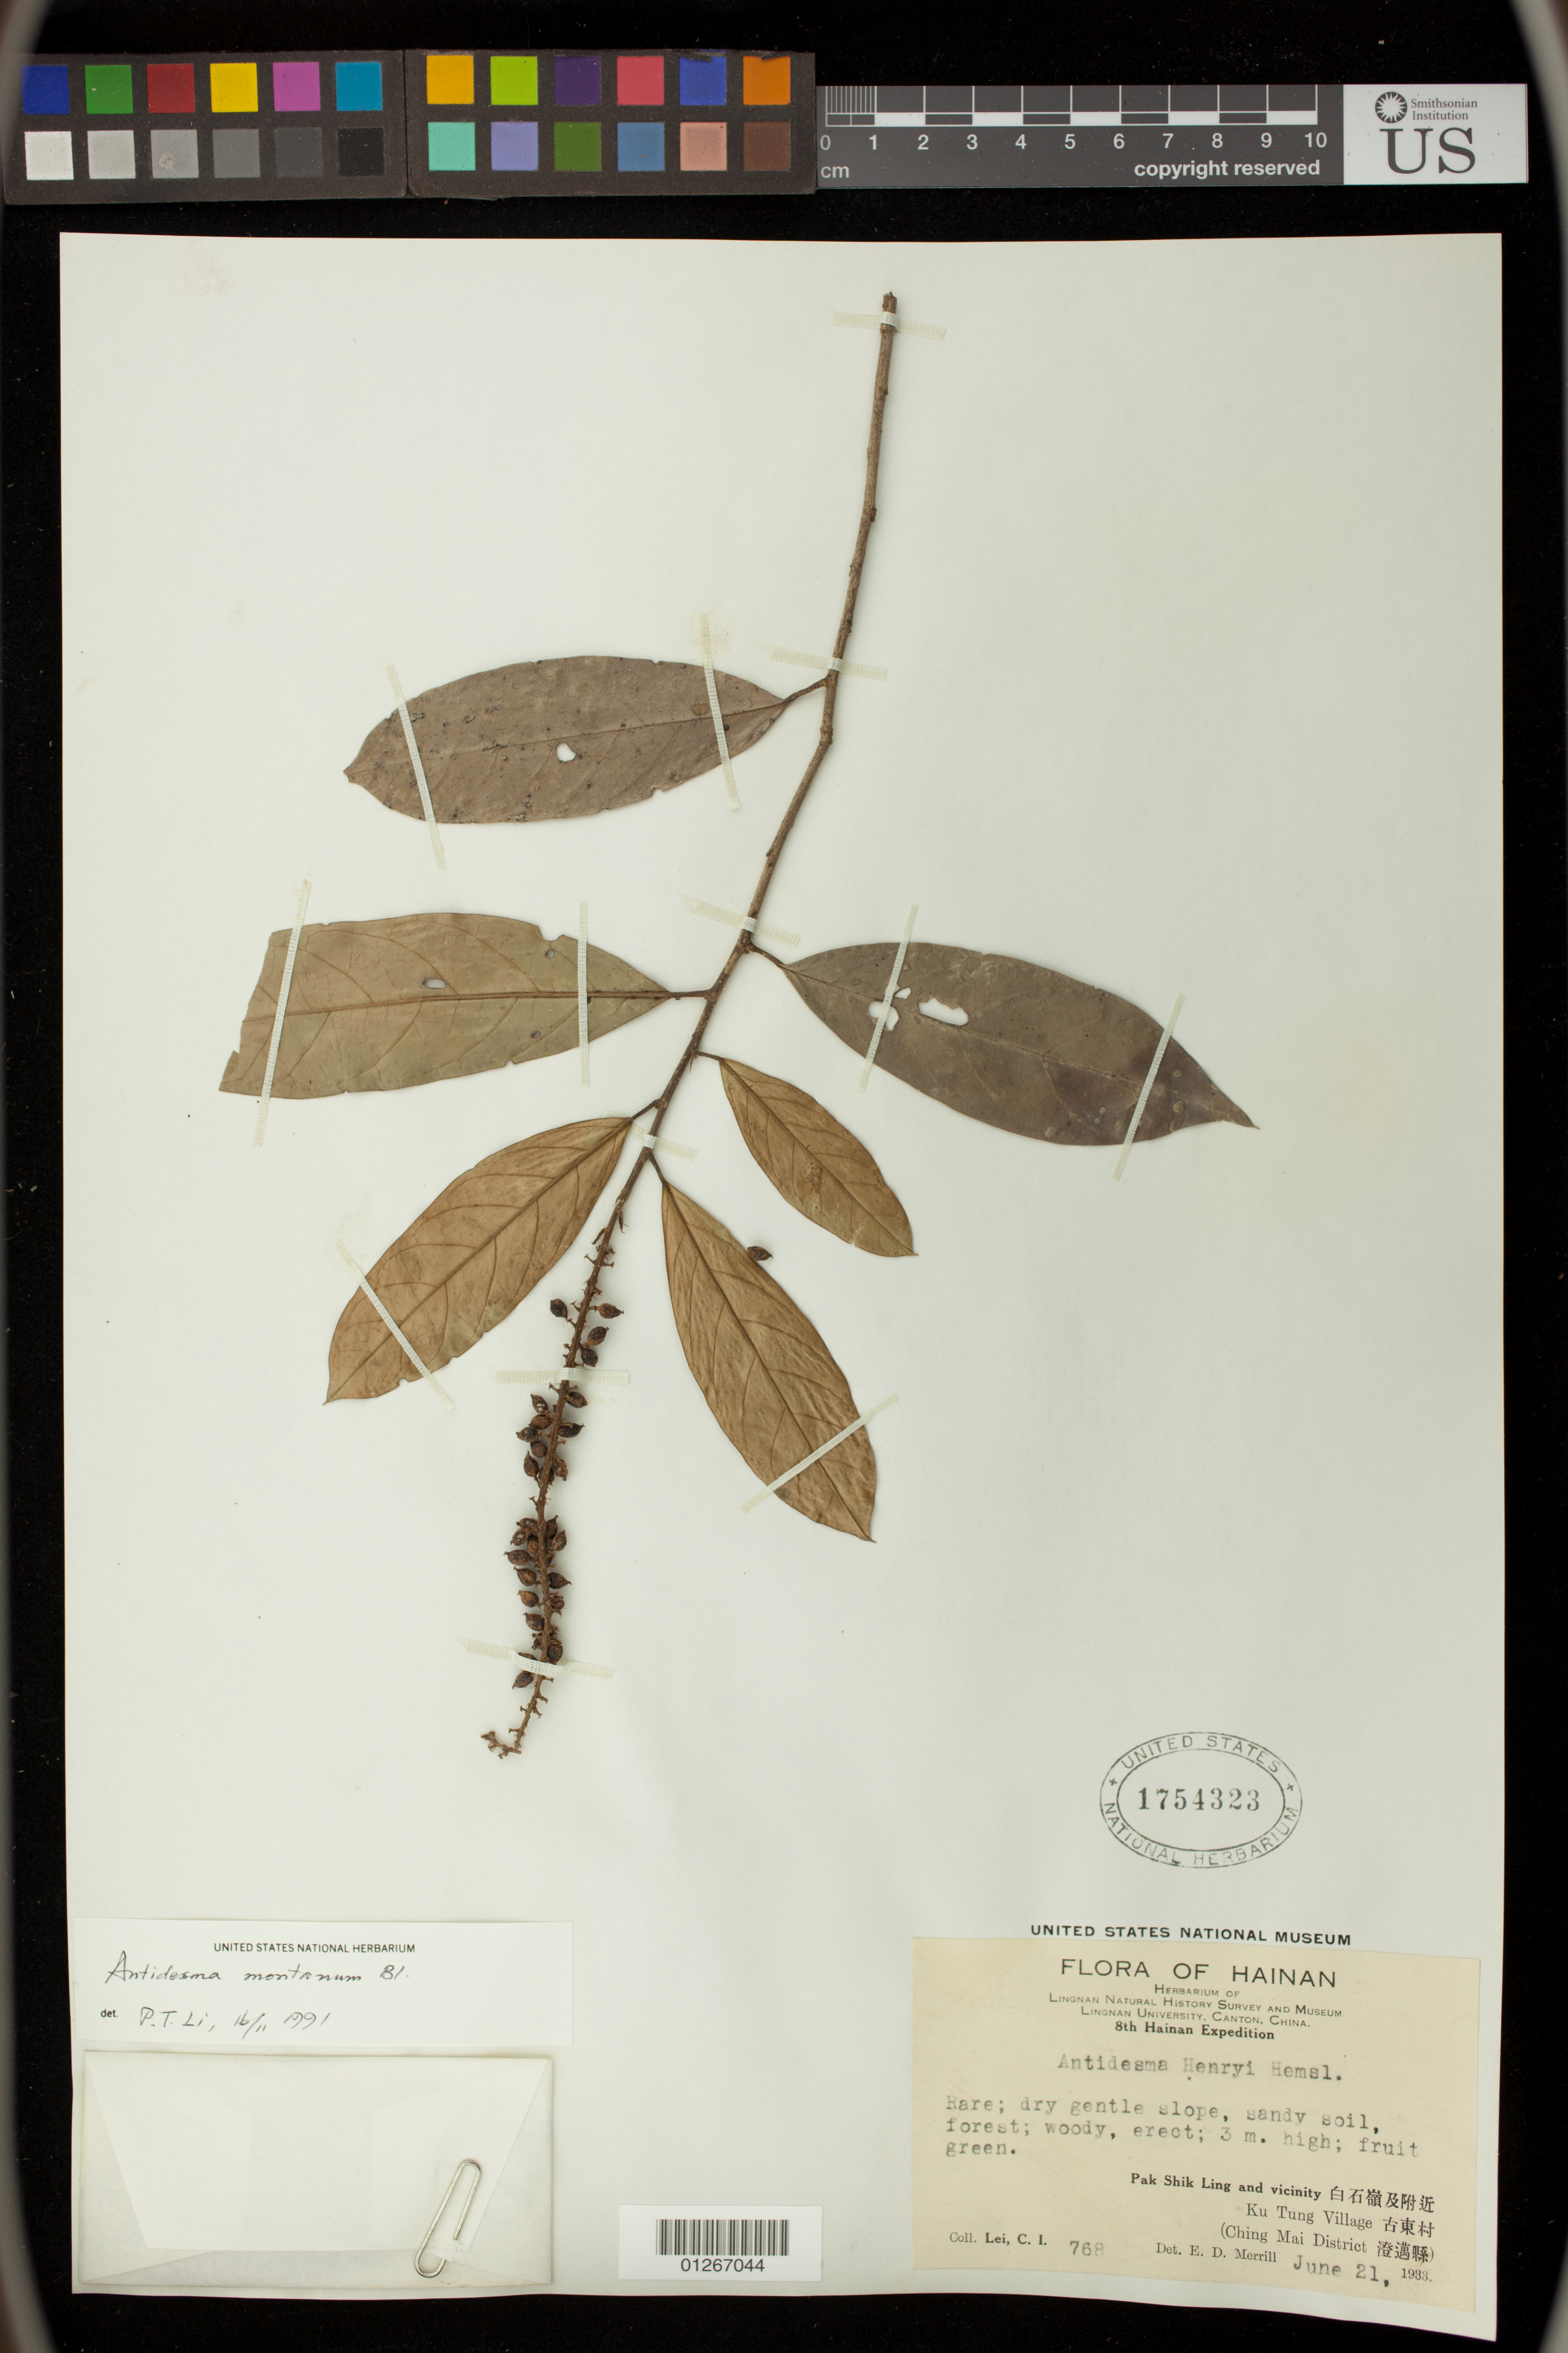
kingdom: Plantae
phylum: Tracheophyta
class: Magnoliopsida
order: Malpighiales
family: Phyllanthaceae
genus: Antidesma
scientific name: Antidesma montanum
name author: Blume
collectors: C. I. Lei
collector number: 768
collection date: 1933-06-21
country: China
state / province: Hainan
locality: Pak Shik Ling and vicinity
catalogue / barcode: US 1754323